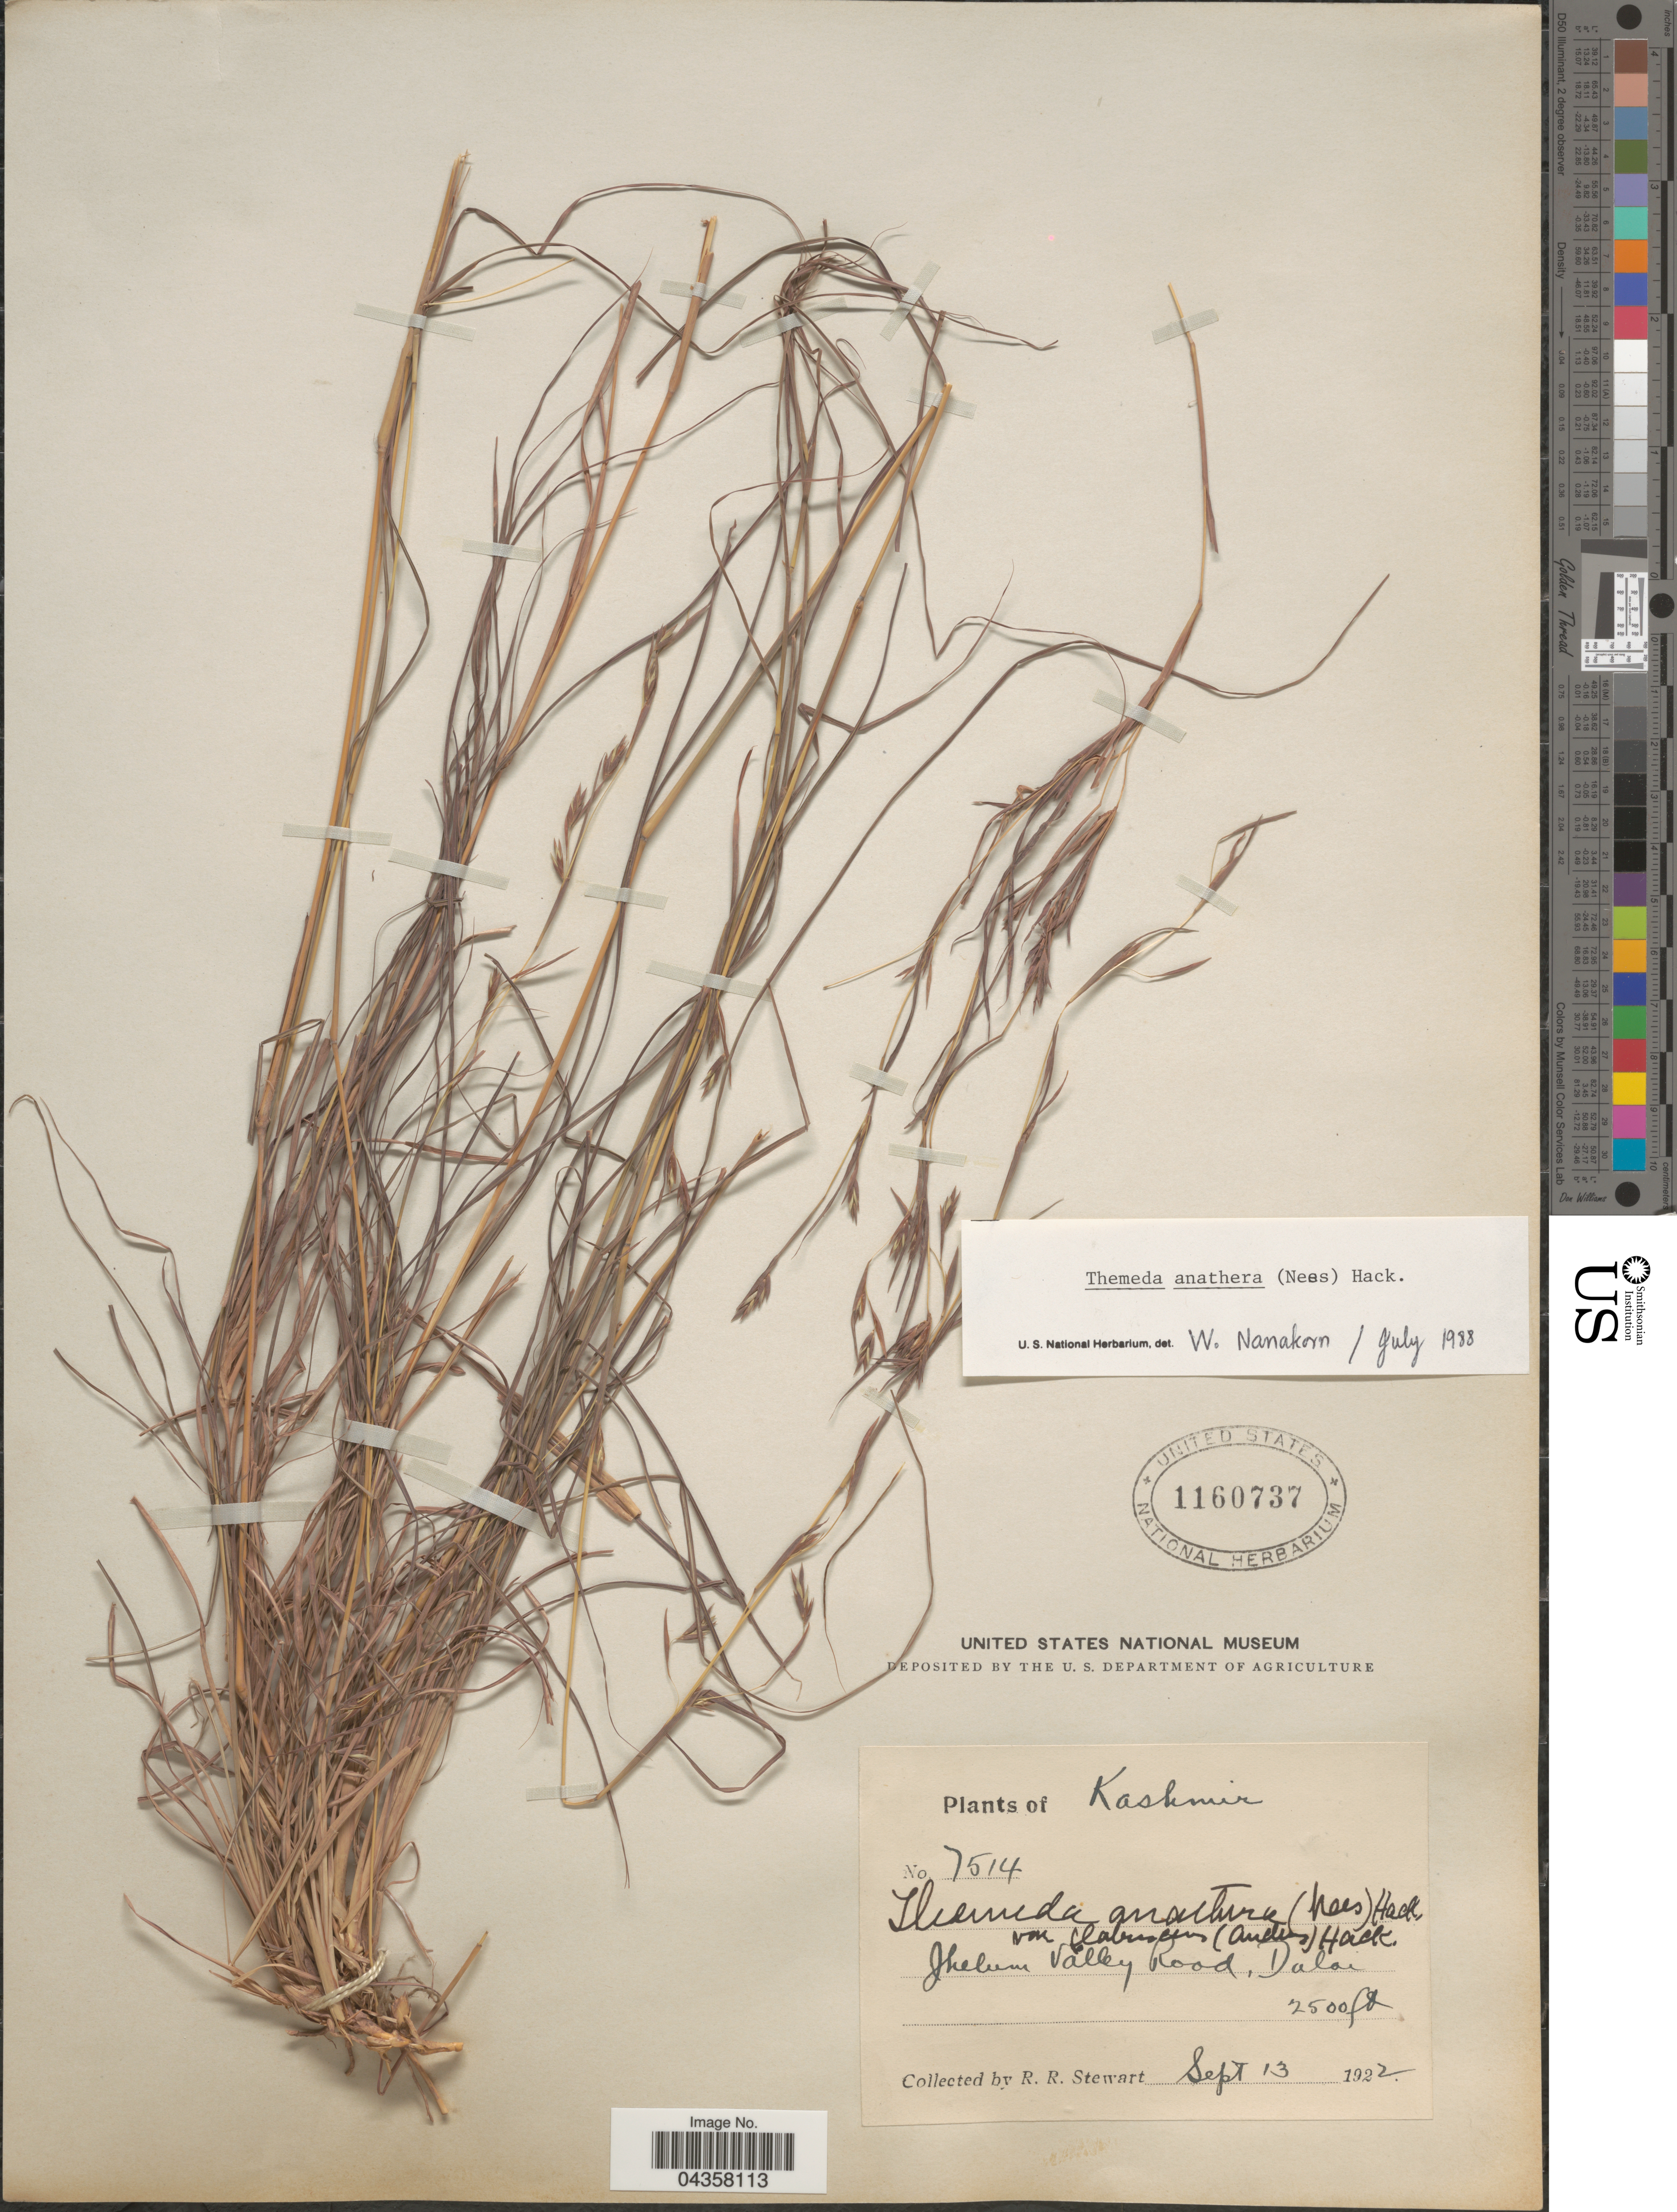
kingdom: Plantae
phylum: Tracheophyta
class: Liliopsida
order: Poales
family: Poaceae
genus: Themeda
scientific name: Themeda anathera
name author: (Nees) Hack.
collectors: R. Stewart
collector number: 7514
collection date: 1922-09-13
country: Pakistan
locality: Kashmir. Jhelum Valley Road, Dalai.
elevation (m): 762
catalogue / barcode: US 1160737